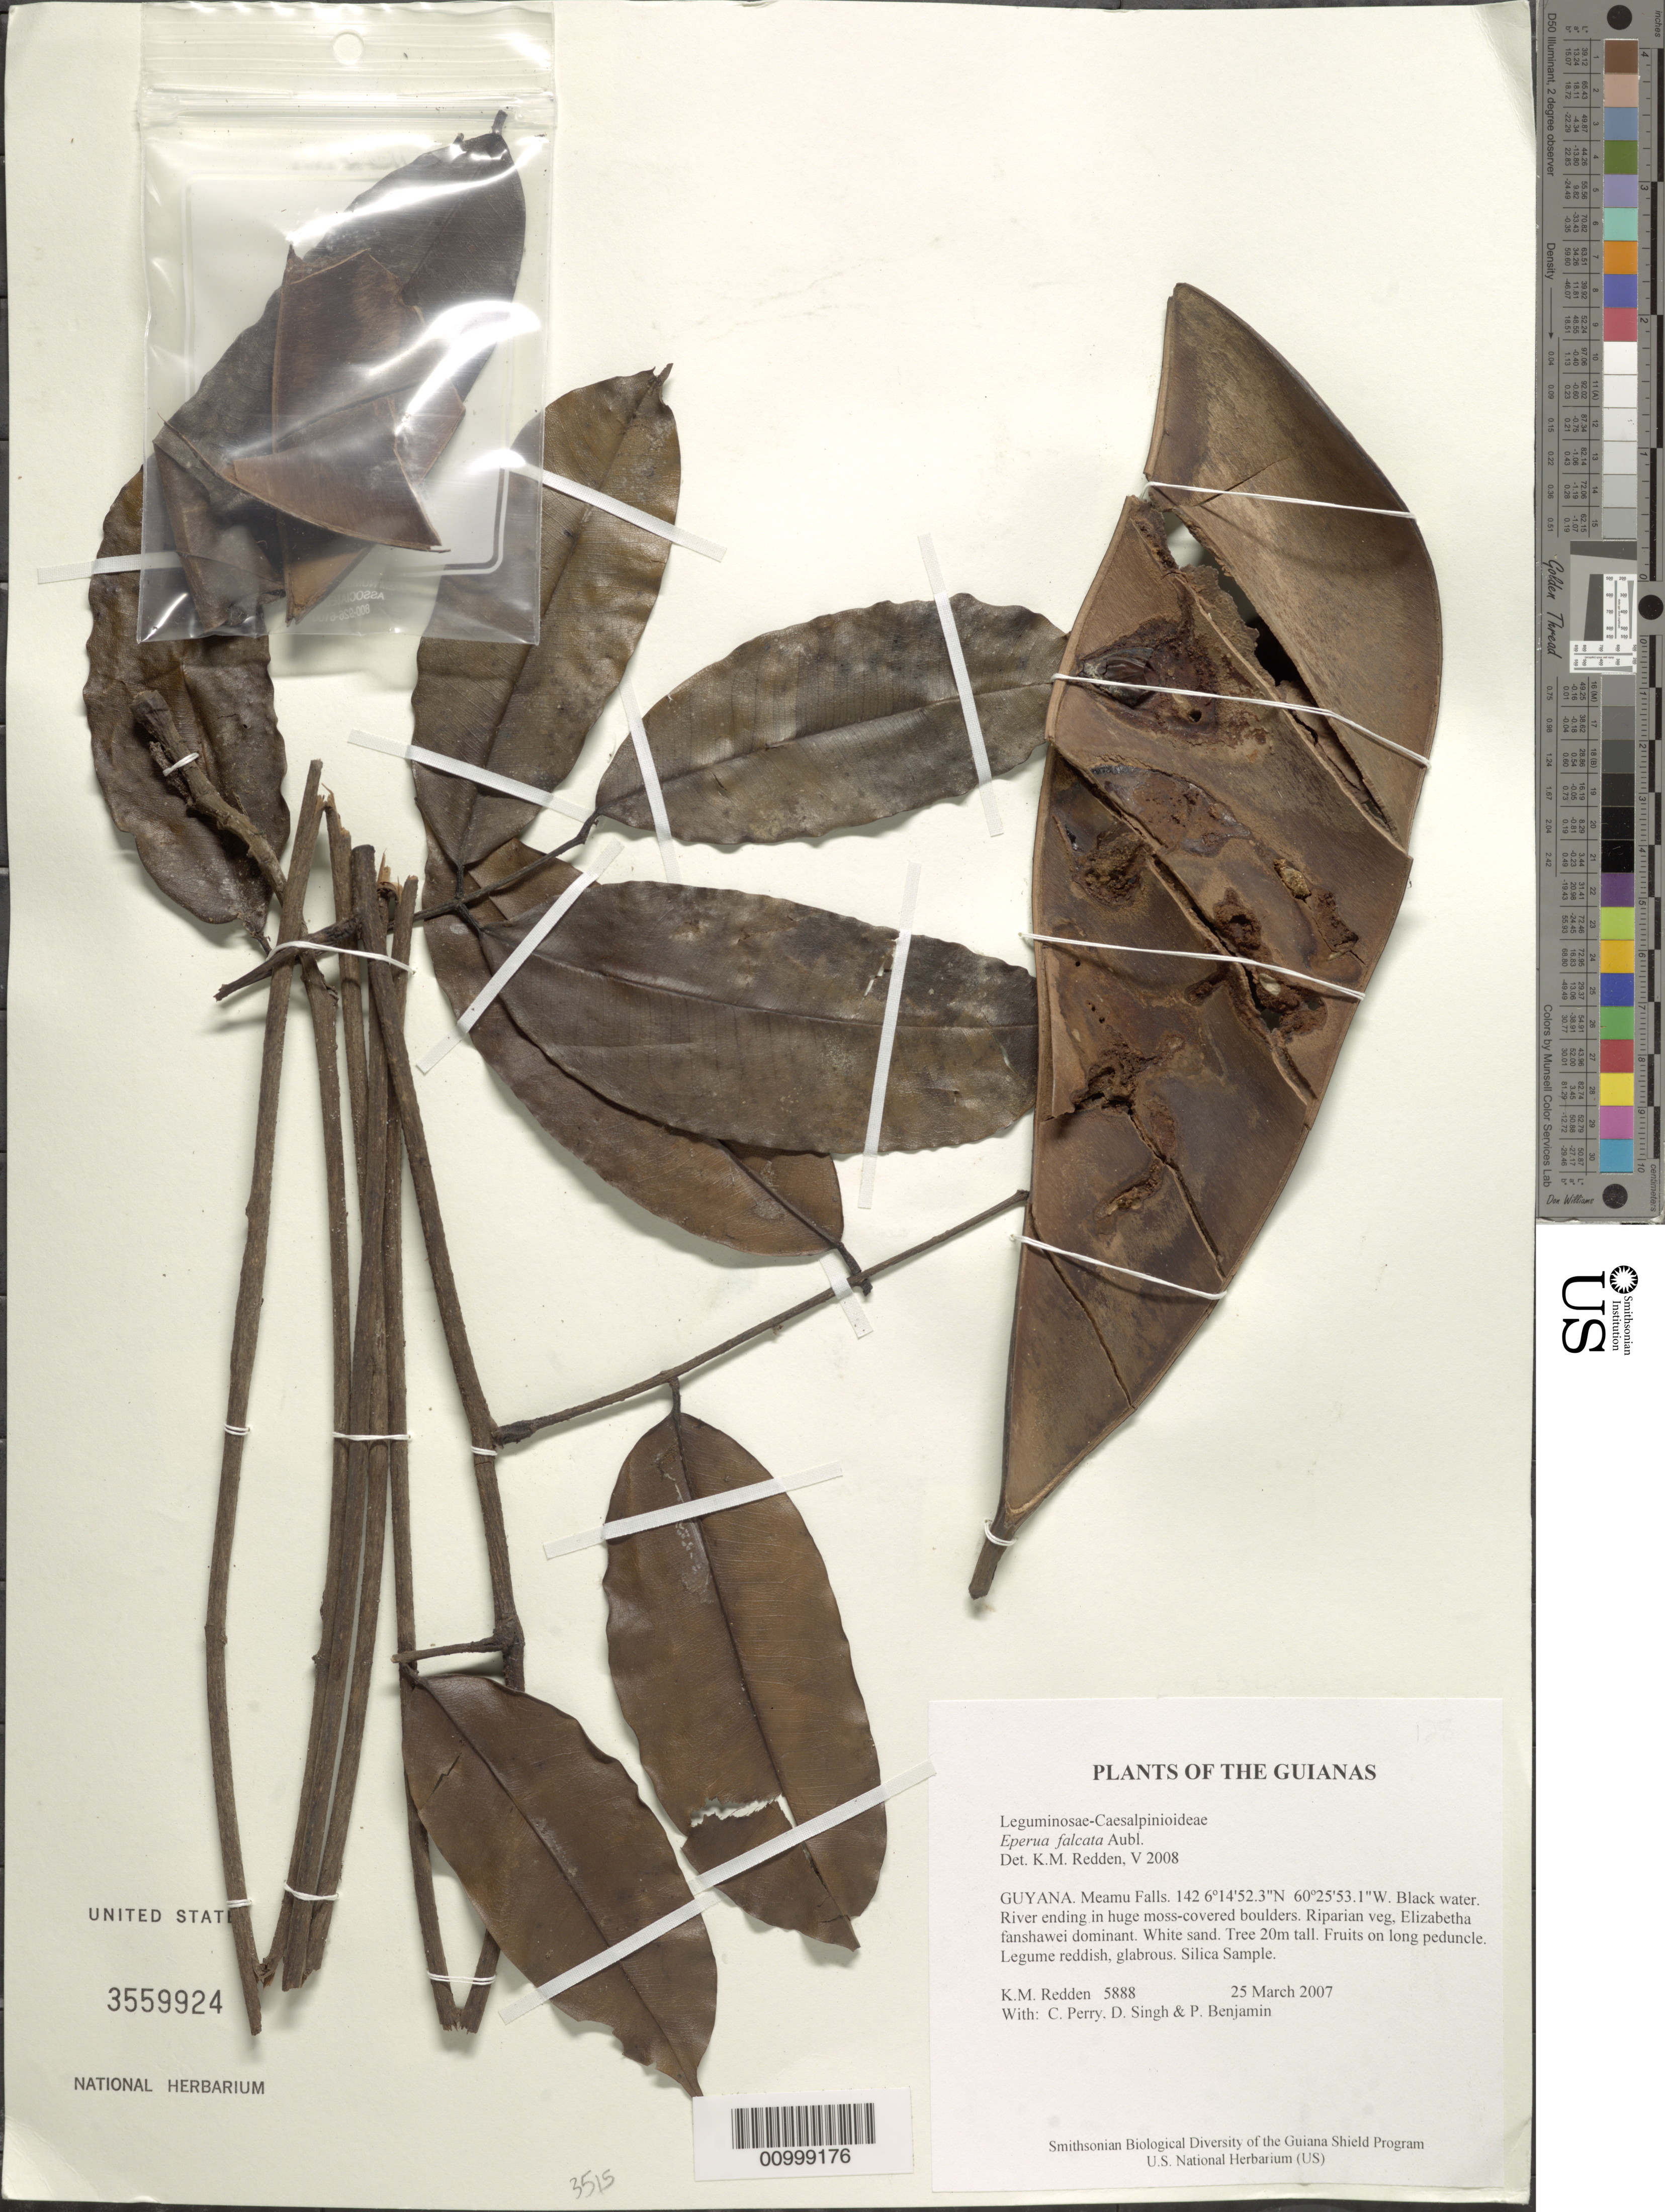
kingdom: Plantae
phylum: Tracheophyta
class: Magnoliopsida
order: Fabales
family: Fabaceae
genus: Eperua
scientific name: Eperua falcata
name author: Aubl.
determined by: Redden, K. M.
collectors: K. M. Redden, C. Perry, D. Singh & P. Benjamin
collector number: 5888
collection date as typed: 25 March 2007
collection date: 2007-03-25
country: Guyana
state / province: Cuyuni-Mazaruni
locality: Meamu Falls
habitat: Black water. River ending in huge moss-covered boulders. Riparian veg, Elizabetha fanshawei dominant. White sand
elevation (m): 142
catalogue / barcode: US 3559924